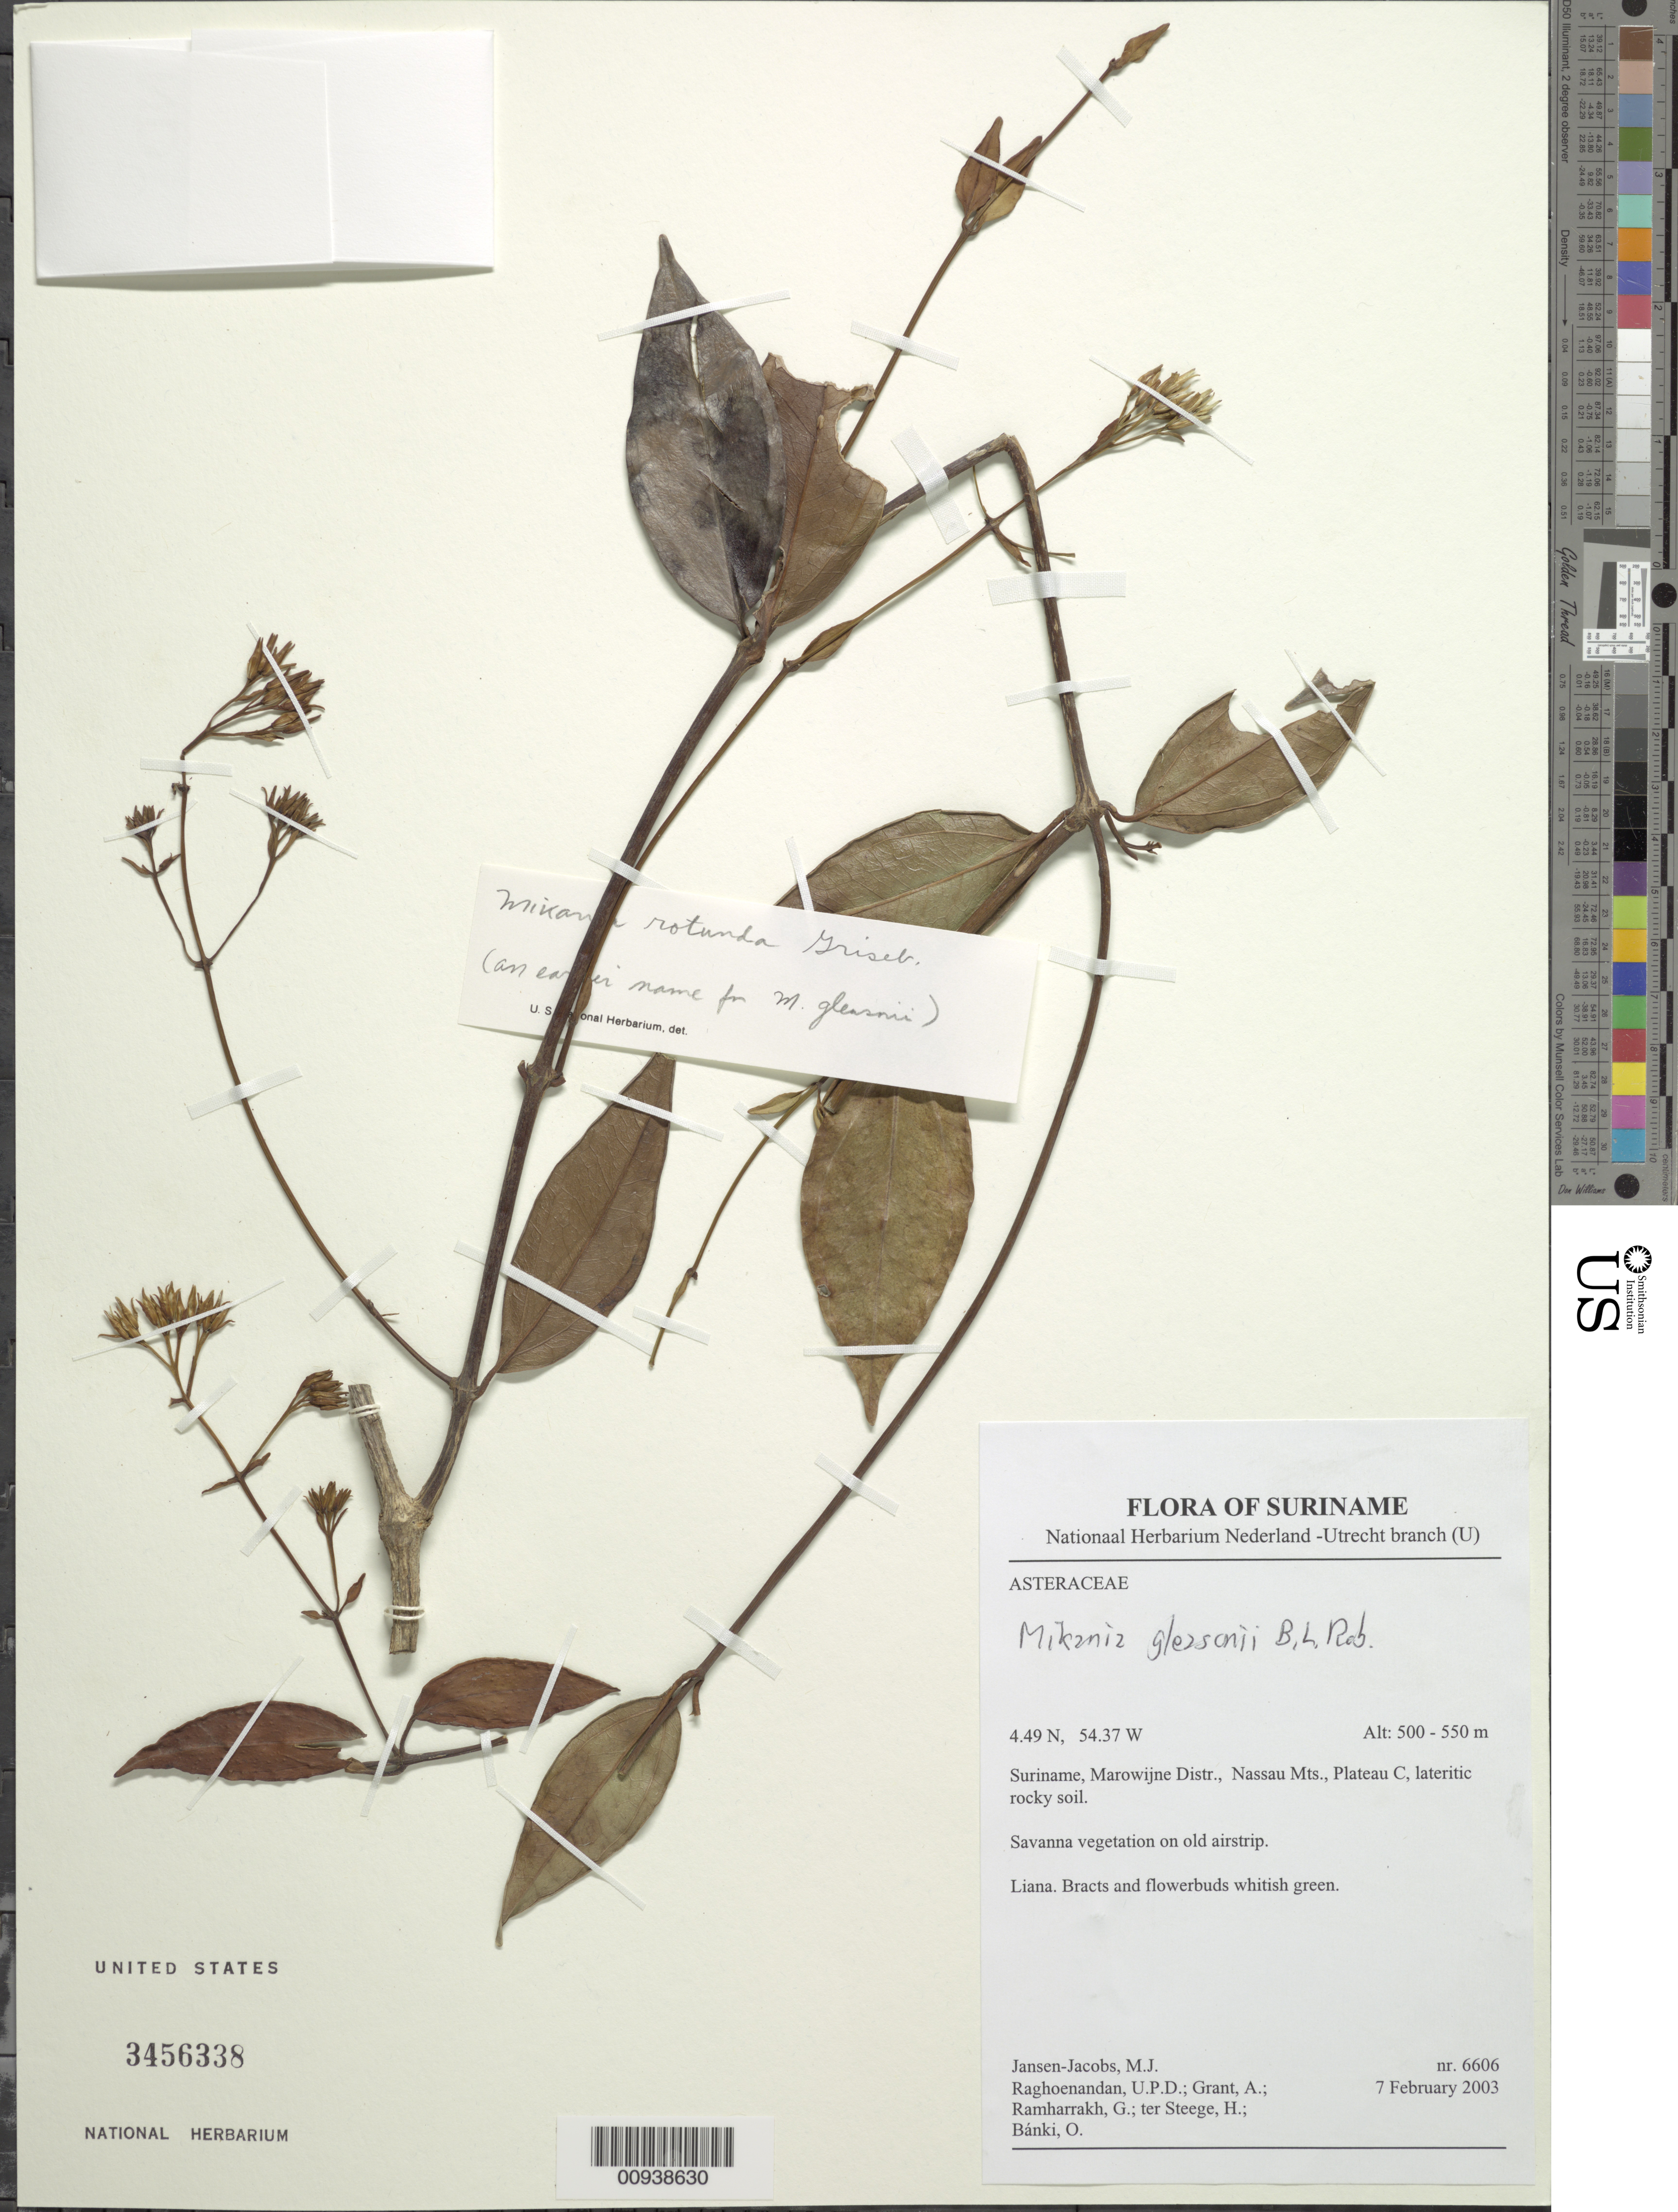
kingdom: Plantae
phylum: Tracheophyta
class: Magnoliopsida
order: Asterales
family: Asteraceae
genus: Mikania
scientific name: Mikania gleasonii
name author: B.L. Rob.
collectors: M. J. Jansen-Jacobs, U. Raghoenandan, A. Grant, G. Ramharrakh, H. ter Steege & O. Bánki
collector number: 6606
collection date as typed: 7-Feb-03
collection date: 2003-02-07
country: Suriname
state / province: Marowijne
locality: Nassau Mts., Plateau C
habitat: Lateritic rocky soil; savanna vegetation on old airstrip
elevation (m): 500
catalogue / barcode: US 3456338